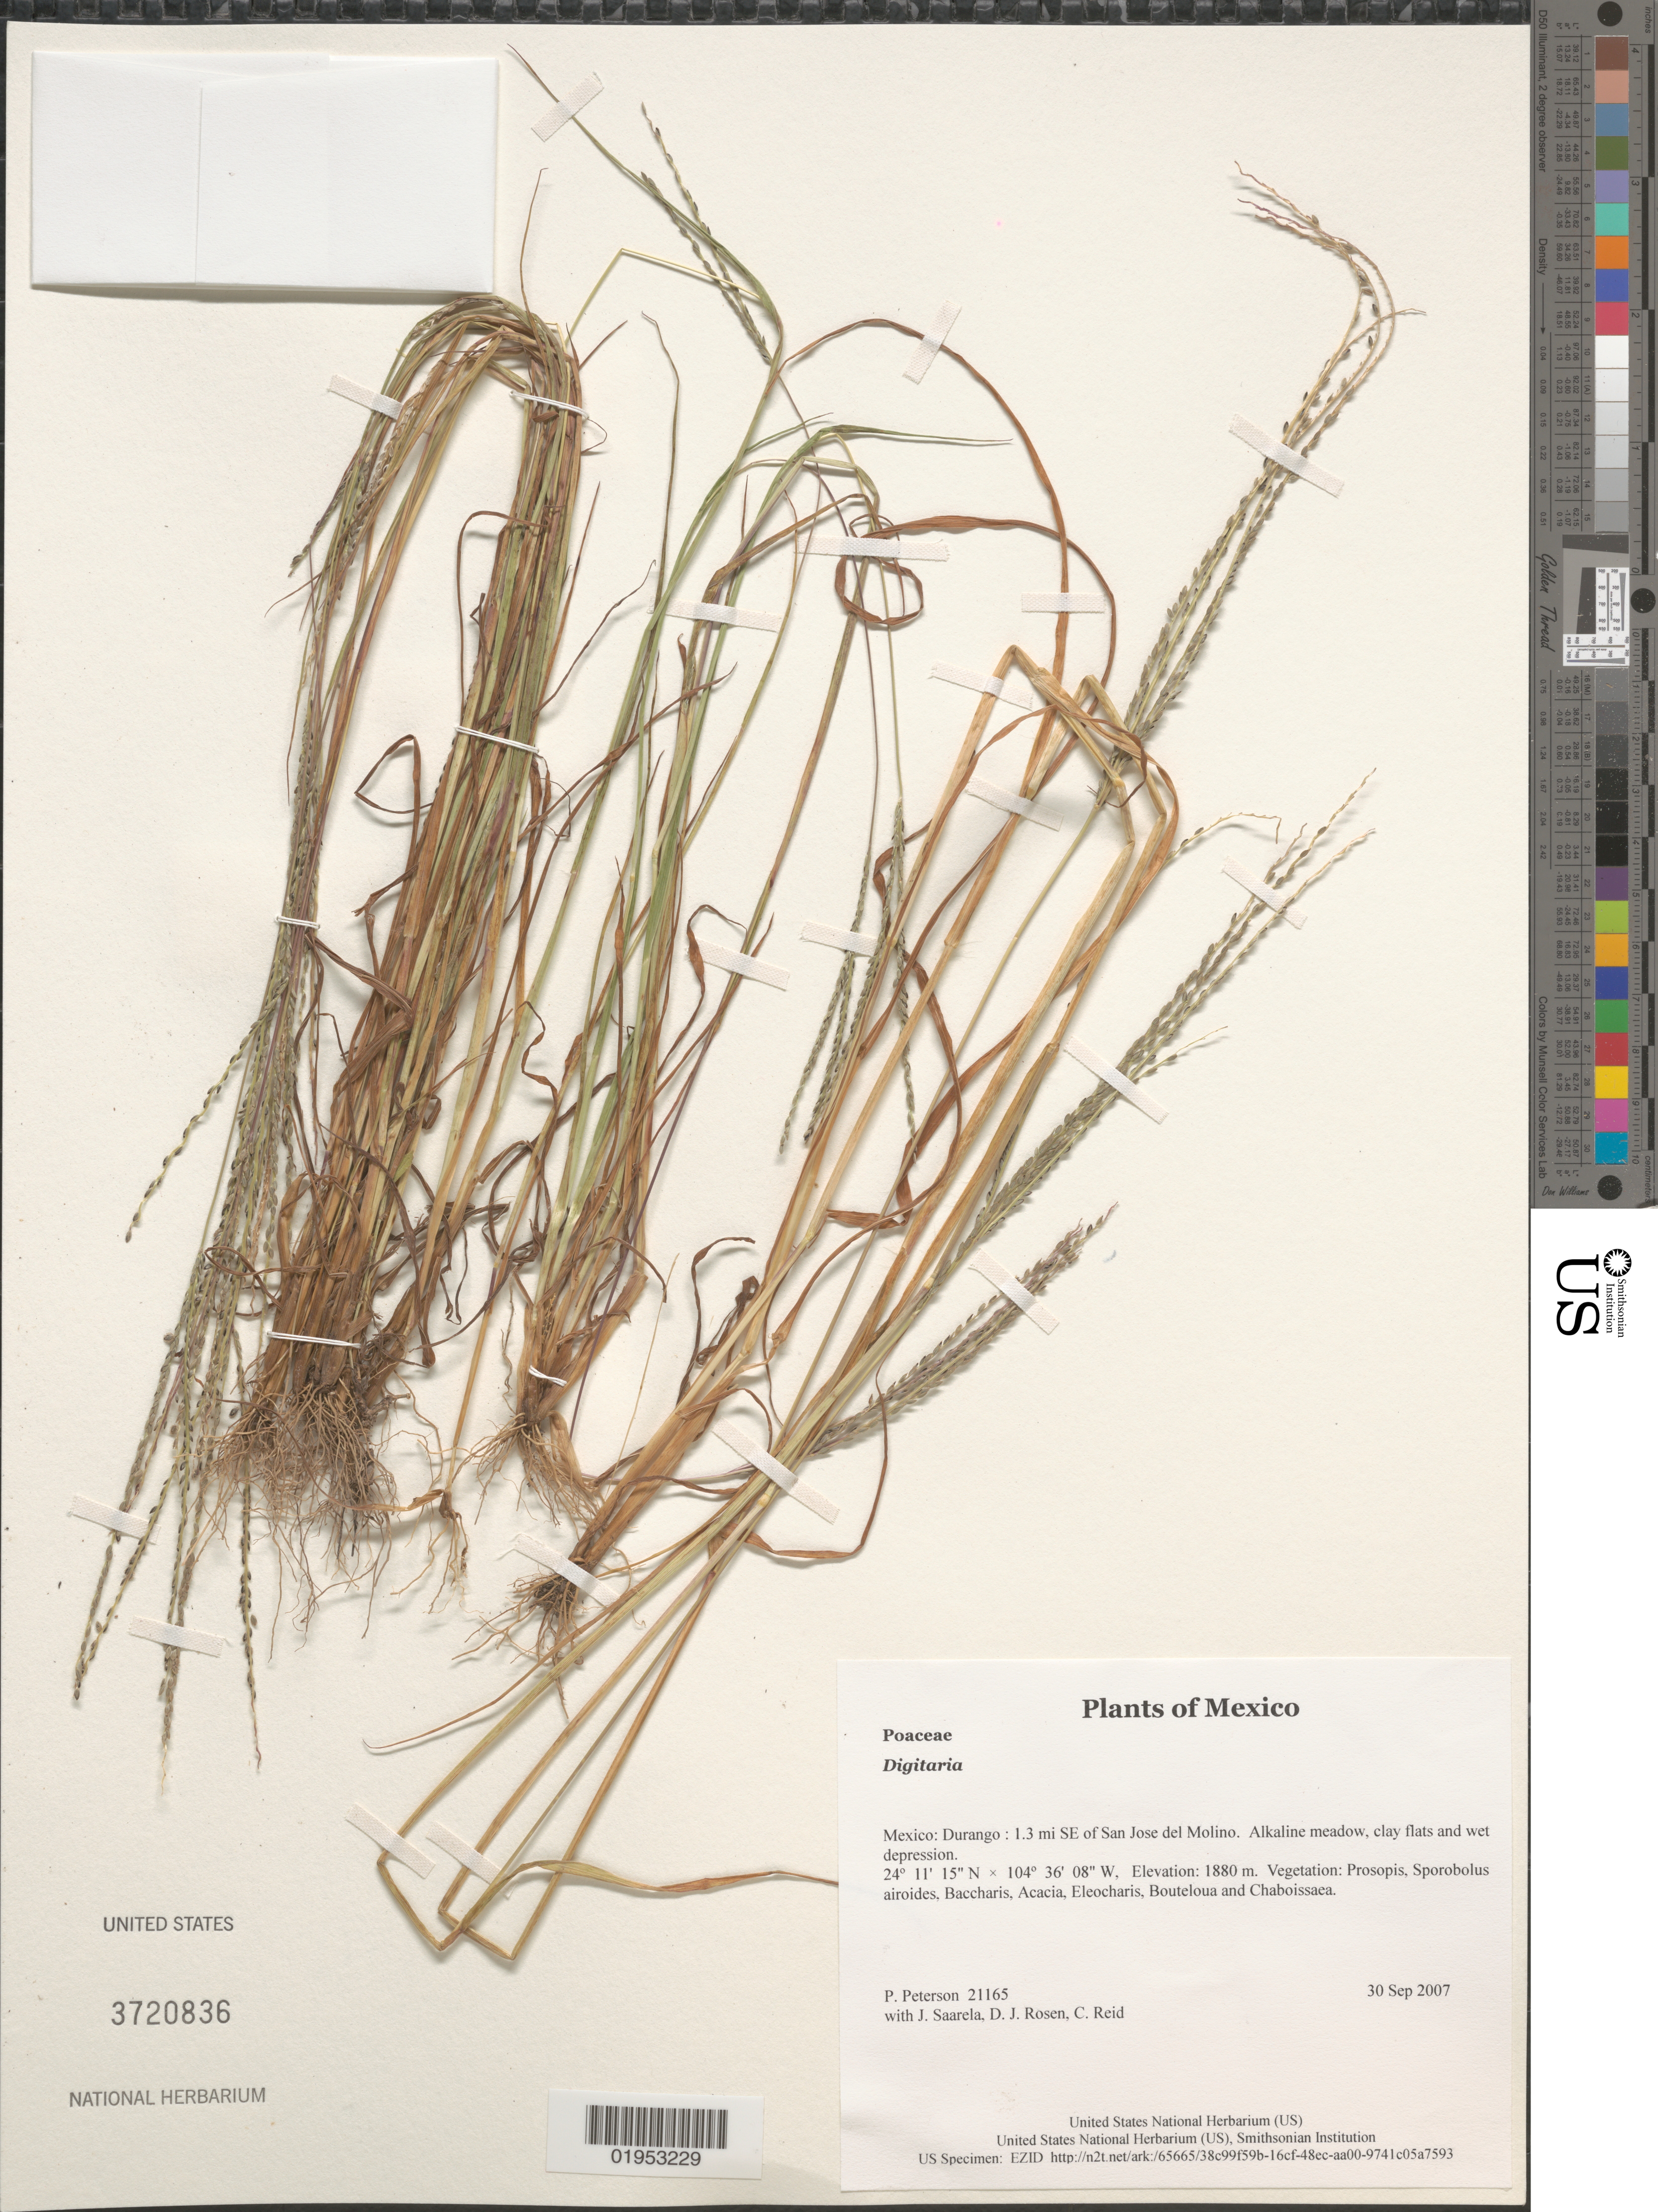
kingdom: Plantae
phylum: Tracheophyta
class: Liliopsida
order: Poales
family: Poaceae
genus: Digitaria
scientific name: Digitaria sp.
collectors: P. M. Peterson, J. Saarela, D. J. Rosen & C. Reid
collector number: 21165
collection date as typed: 30 Sep 2007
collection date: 2007-09-30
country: Mexico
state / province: Durango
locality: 1.3 mi SE of San Jose del Molino. Alkaline meadow, clay flats and wet depression.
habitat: Vegetation: Prosopis, Sporobolus airoides, Baccharis, Acacia, Eleocharis, Bouteloua and Chaboissaea.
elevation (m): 1880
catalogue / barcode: US 3720836